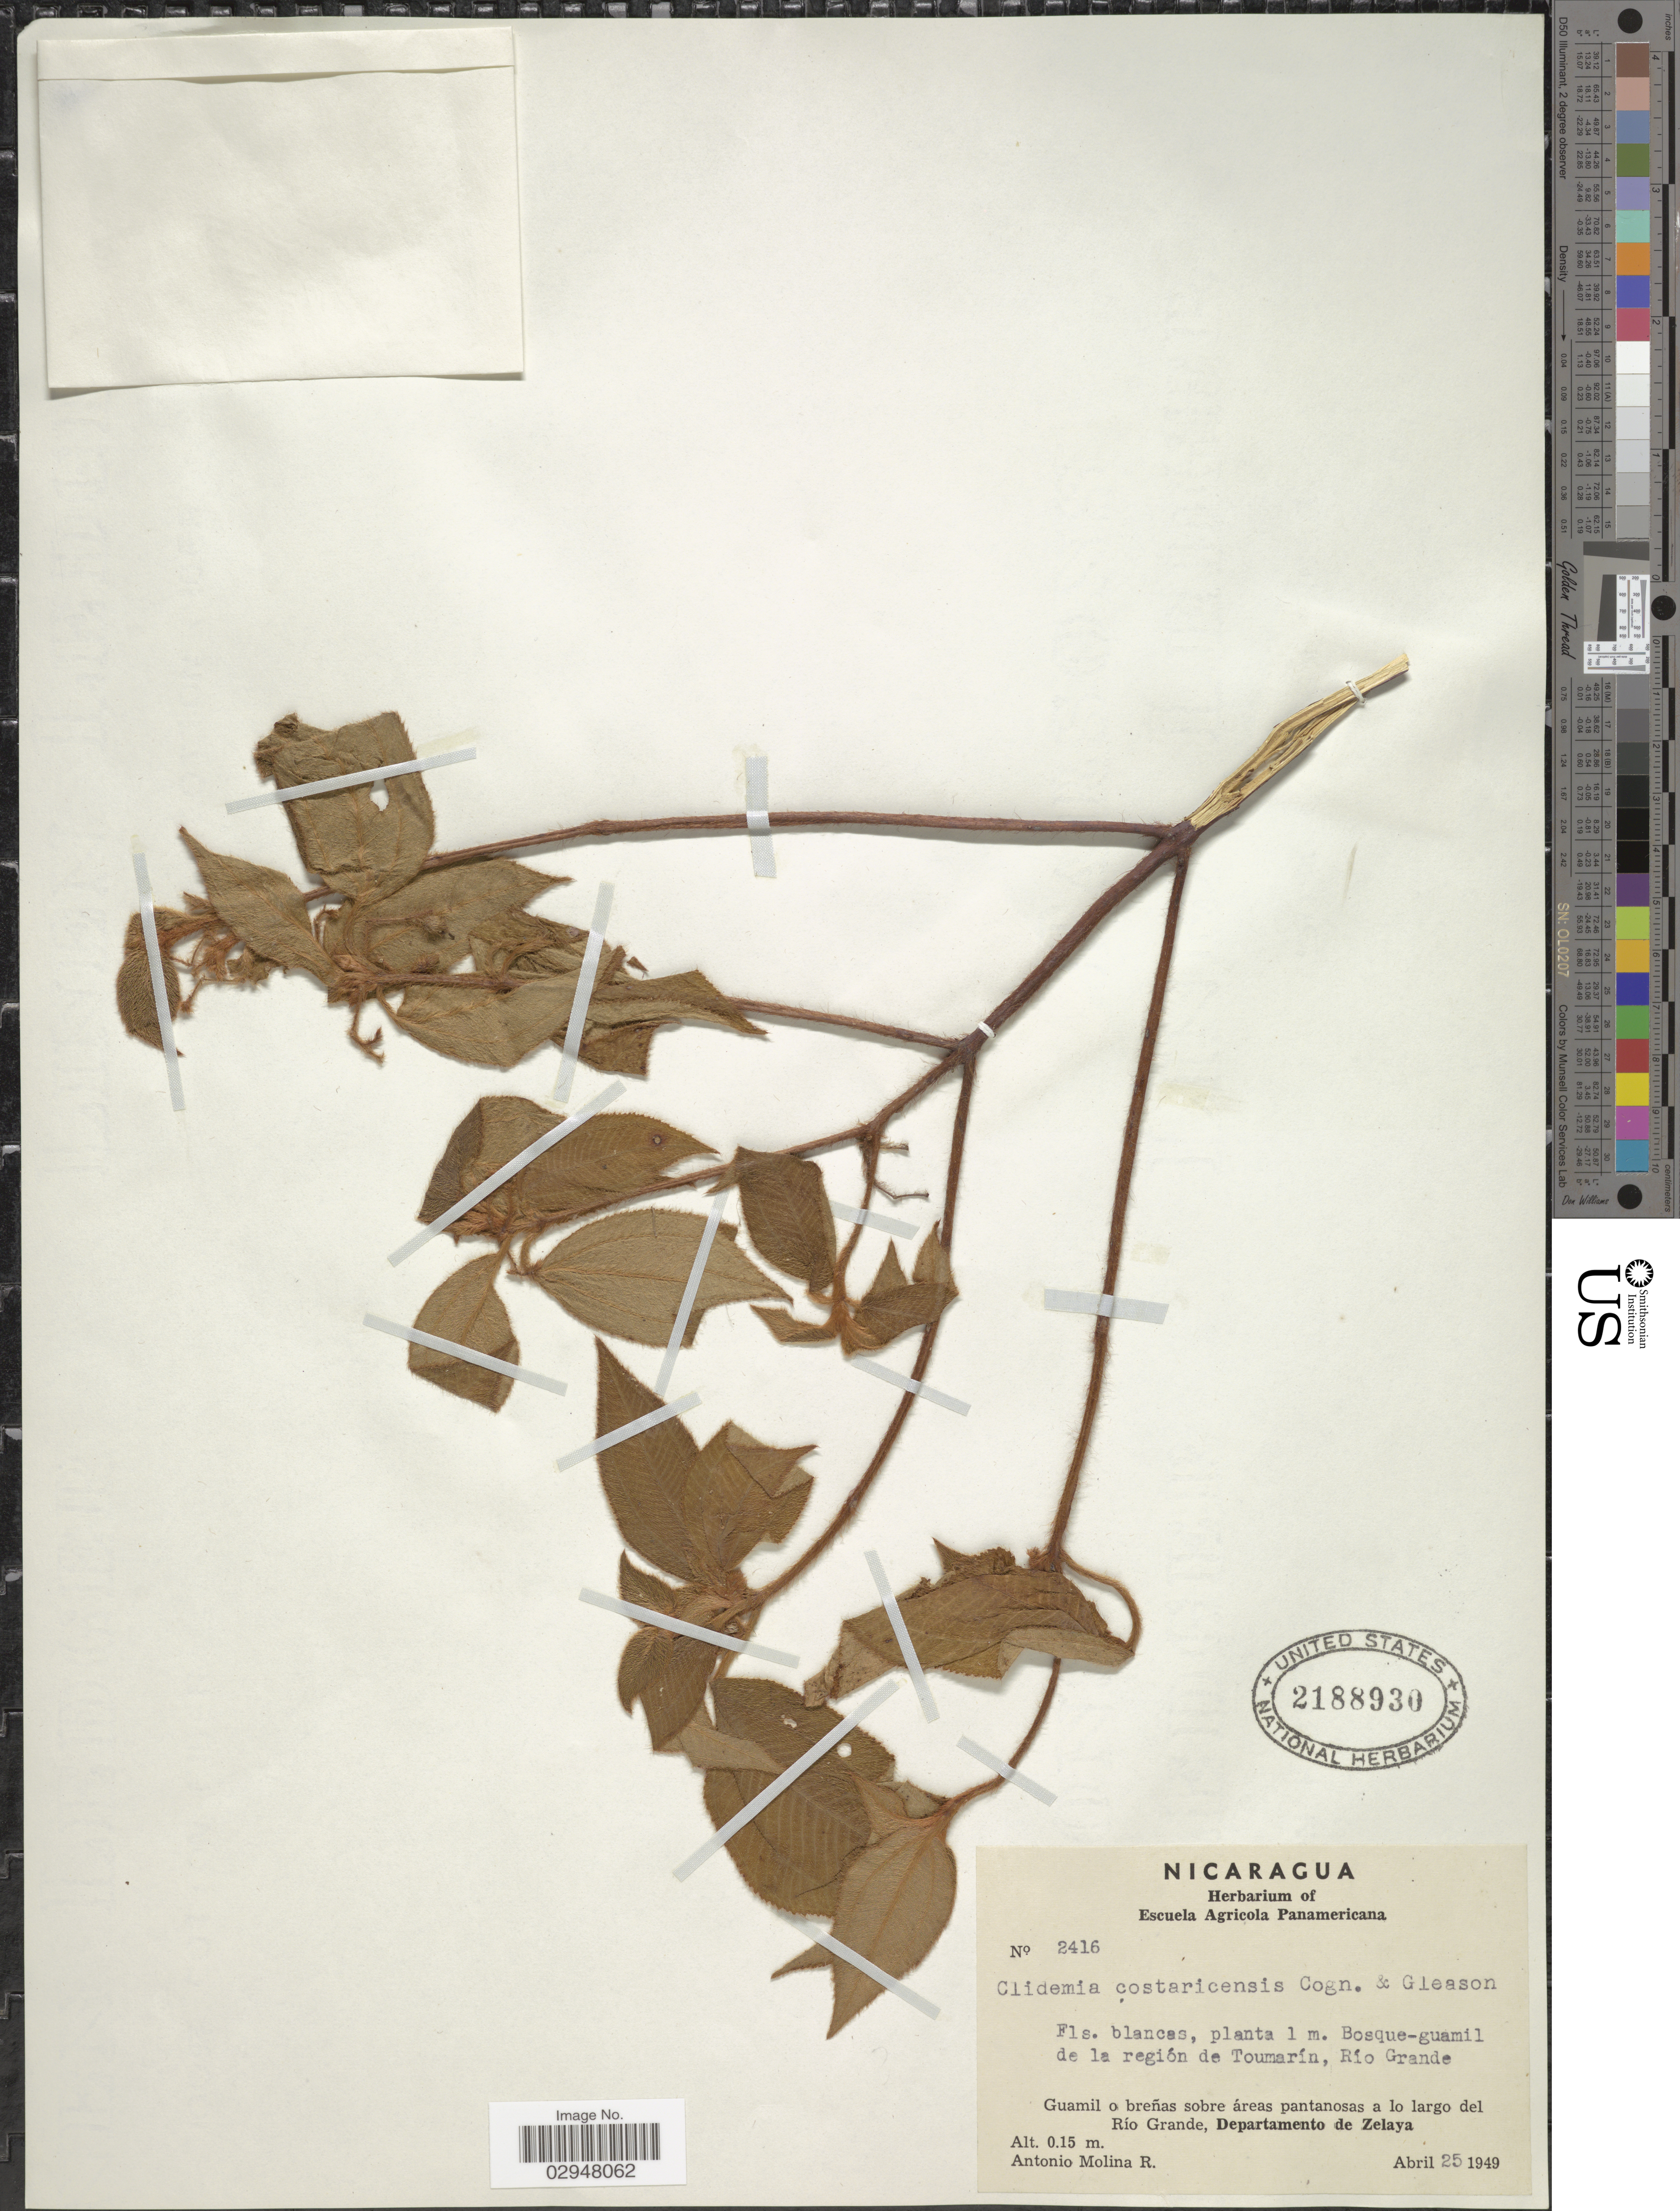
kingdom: Plantae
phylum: Tracheophyta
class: Magnoliopsida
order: Myrtales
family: Melastomataceae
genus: Clidemia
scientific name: Clidemia petiolaris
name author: (Schltdl. & Cham.) Schltdl. ex Triana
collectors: A. Molina R.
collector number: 2416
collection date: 1949-04-25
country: Nicaragua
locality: Bosque-guamil de la región de Toumarín, Río Grande, Guamil o breñas sobre áreas pantanosas a lo largo del Río Grande, Departamento de Zelaya.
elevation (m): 0.15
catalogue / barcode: US 2188930